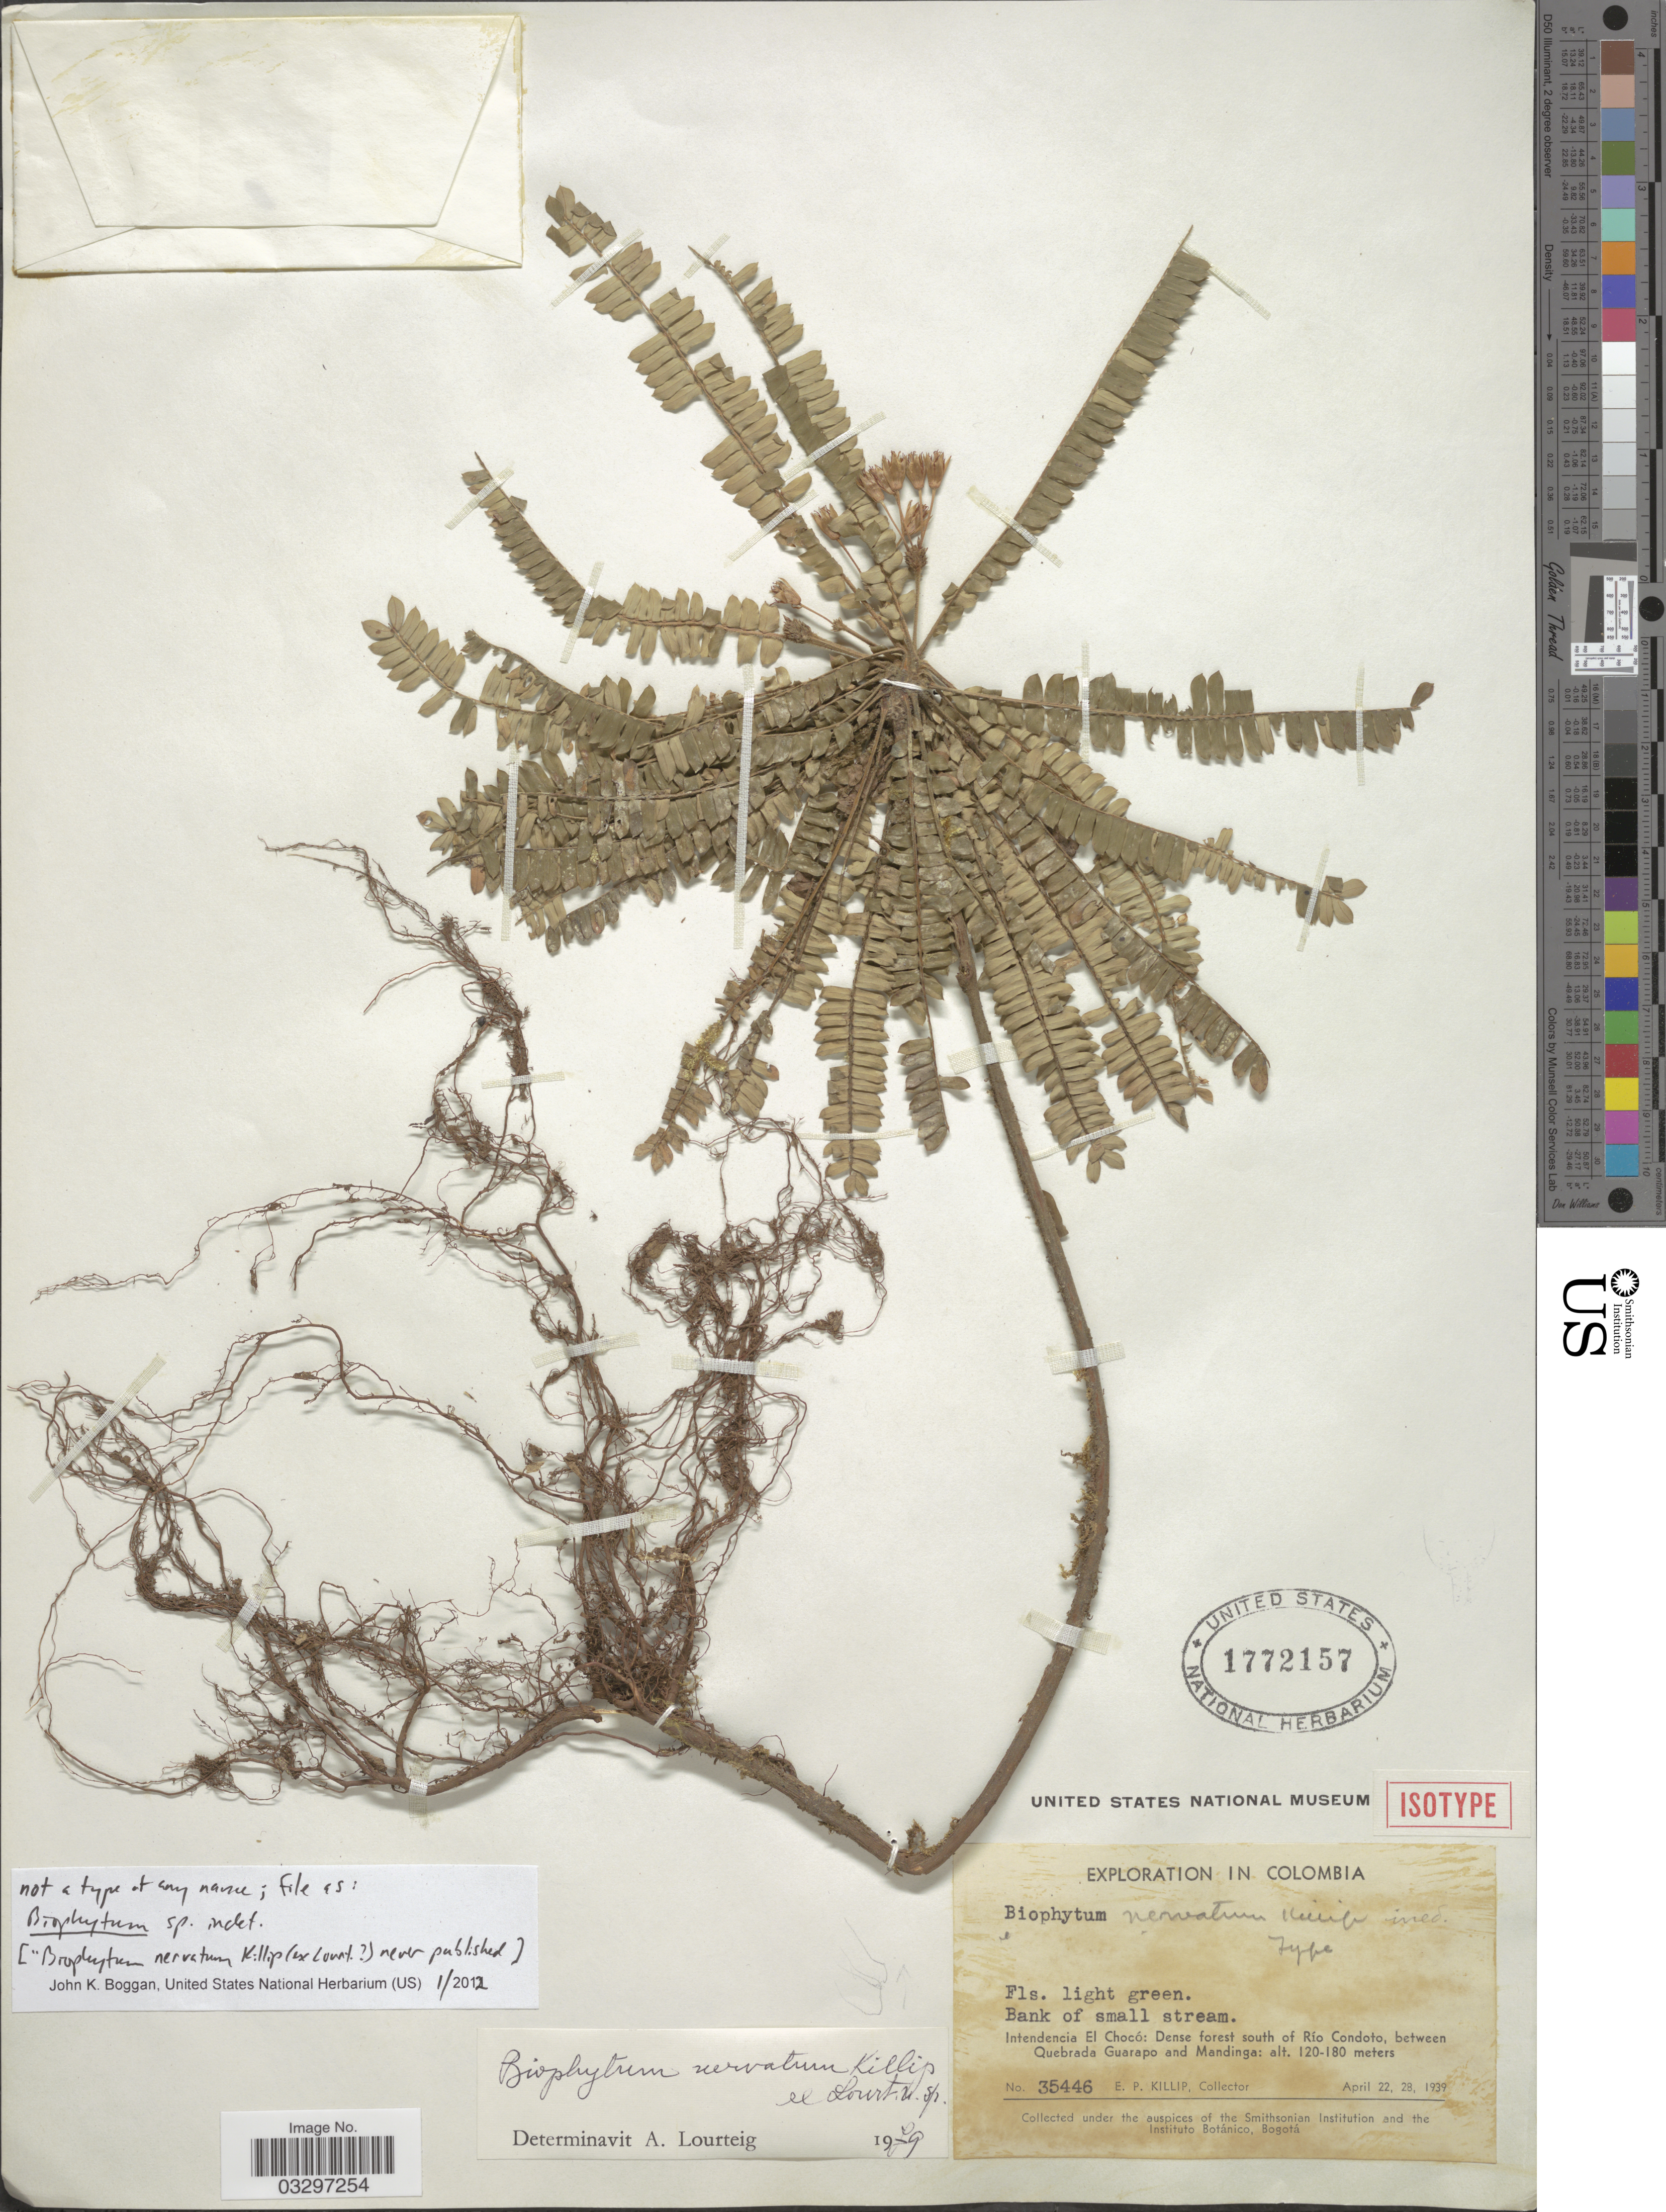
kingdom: Plantae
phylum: Tracheophyta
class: Magnoliopsida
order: Oxalidales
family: Oxalidaceae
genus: Biophytum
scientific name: Biophytum sp.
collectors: E. P. Killip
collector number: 35446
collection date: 1939-04-22/1939-04-28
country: Colombia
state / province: Chocó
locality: Intendencia El Chocó: Dense forest south of Río Condoto, between Quebrada Guarapo and Mandinga.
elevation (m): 120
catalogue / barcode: US 1772157